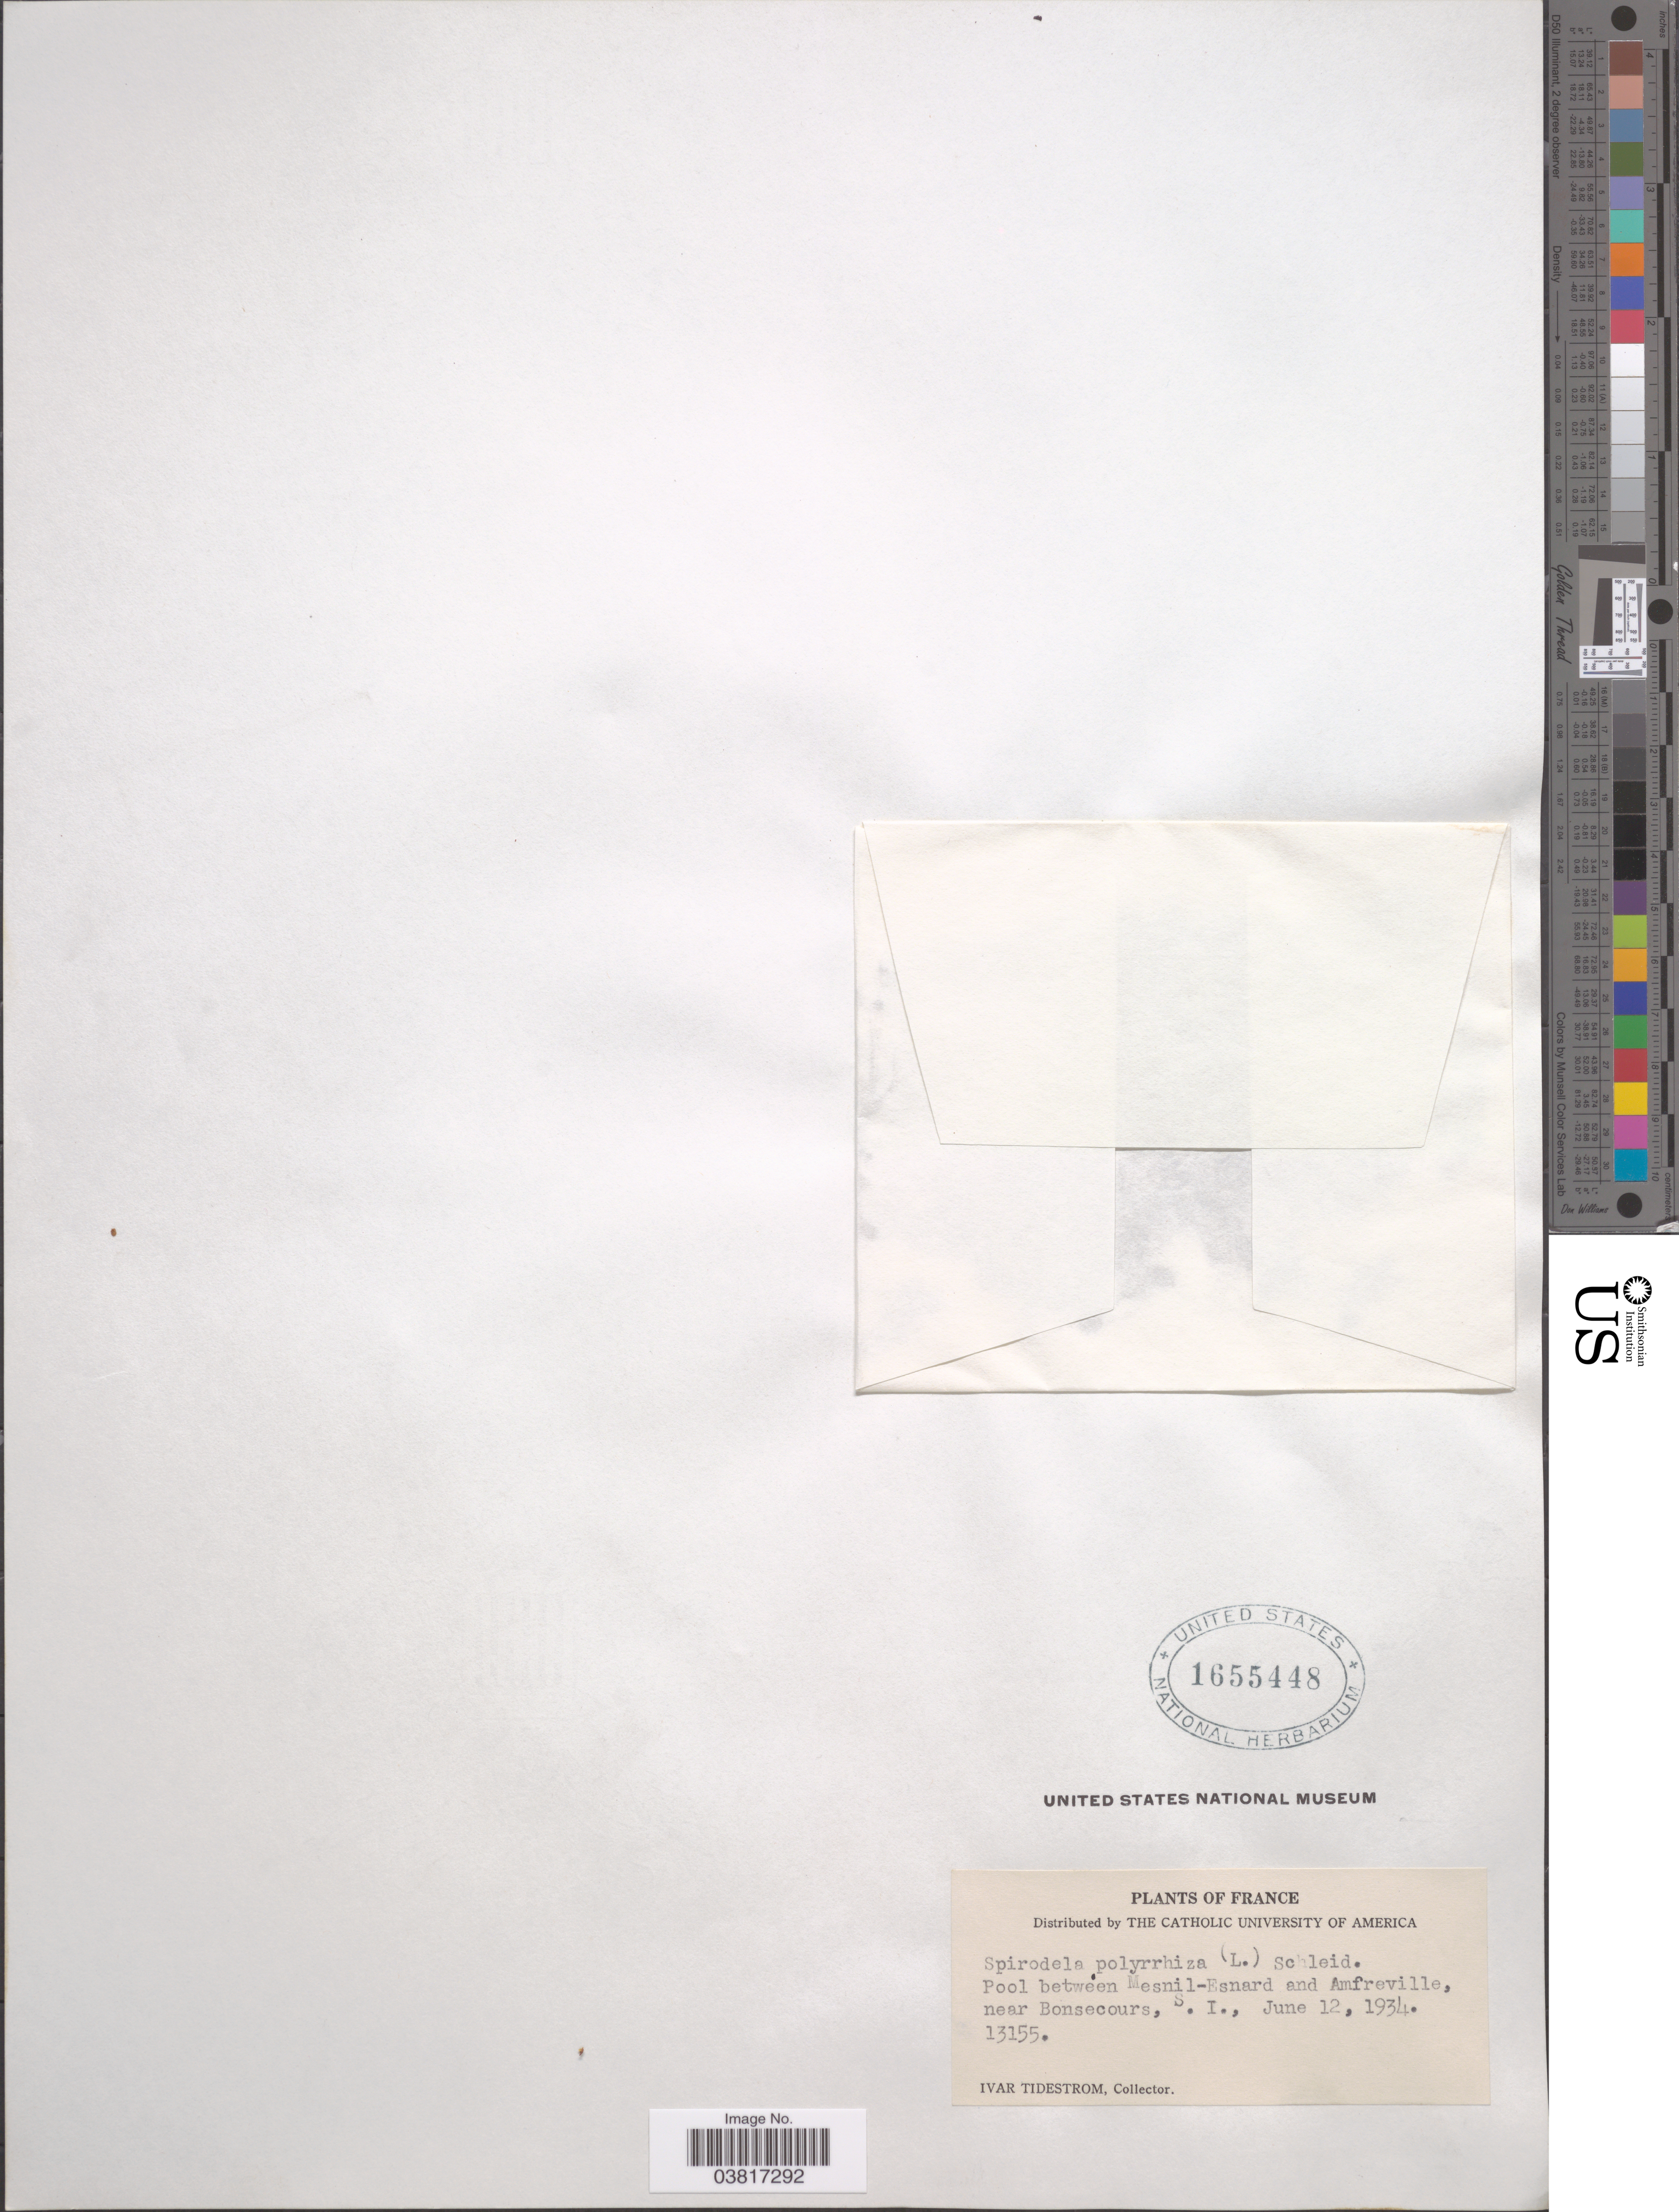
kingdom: Plantae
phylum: Tracheophyta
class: Liliopsida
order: Alismatales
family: Araceae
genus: Spirodela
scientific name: Spirodela polyrrhiza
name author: (L.) Schleid.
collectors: I. F. Tidestrom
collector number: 13155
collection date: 1934-06-12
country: France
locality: Pool between Mesnil-Esnard and Amfreville, near Bonsecours, S. I.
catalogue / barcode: US 1655448